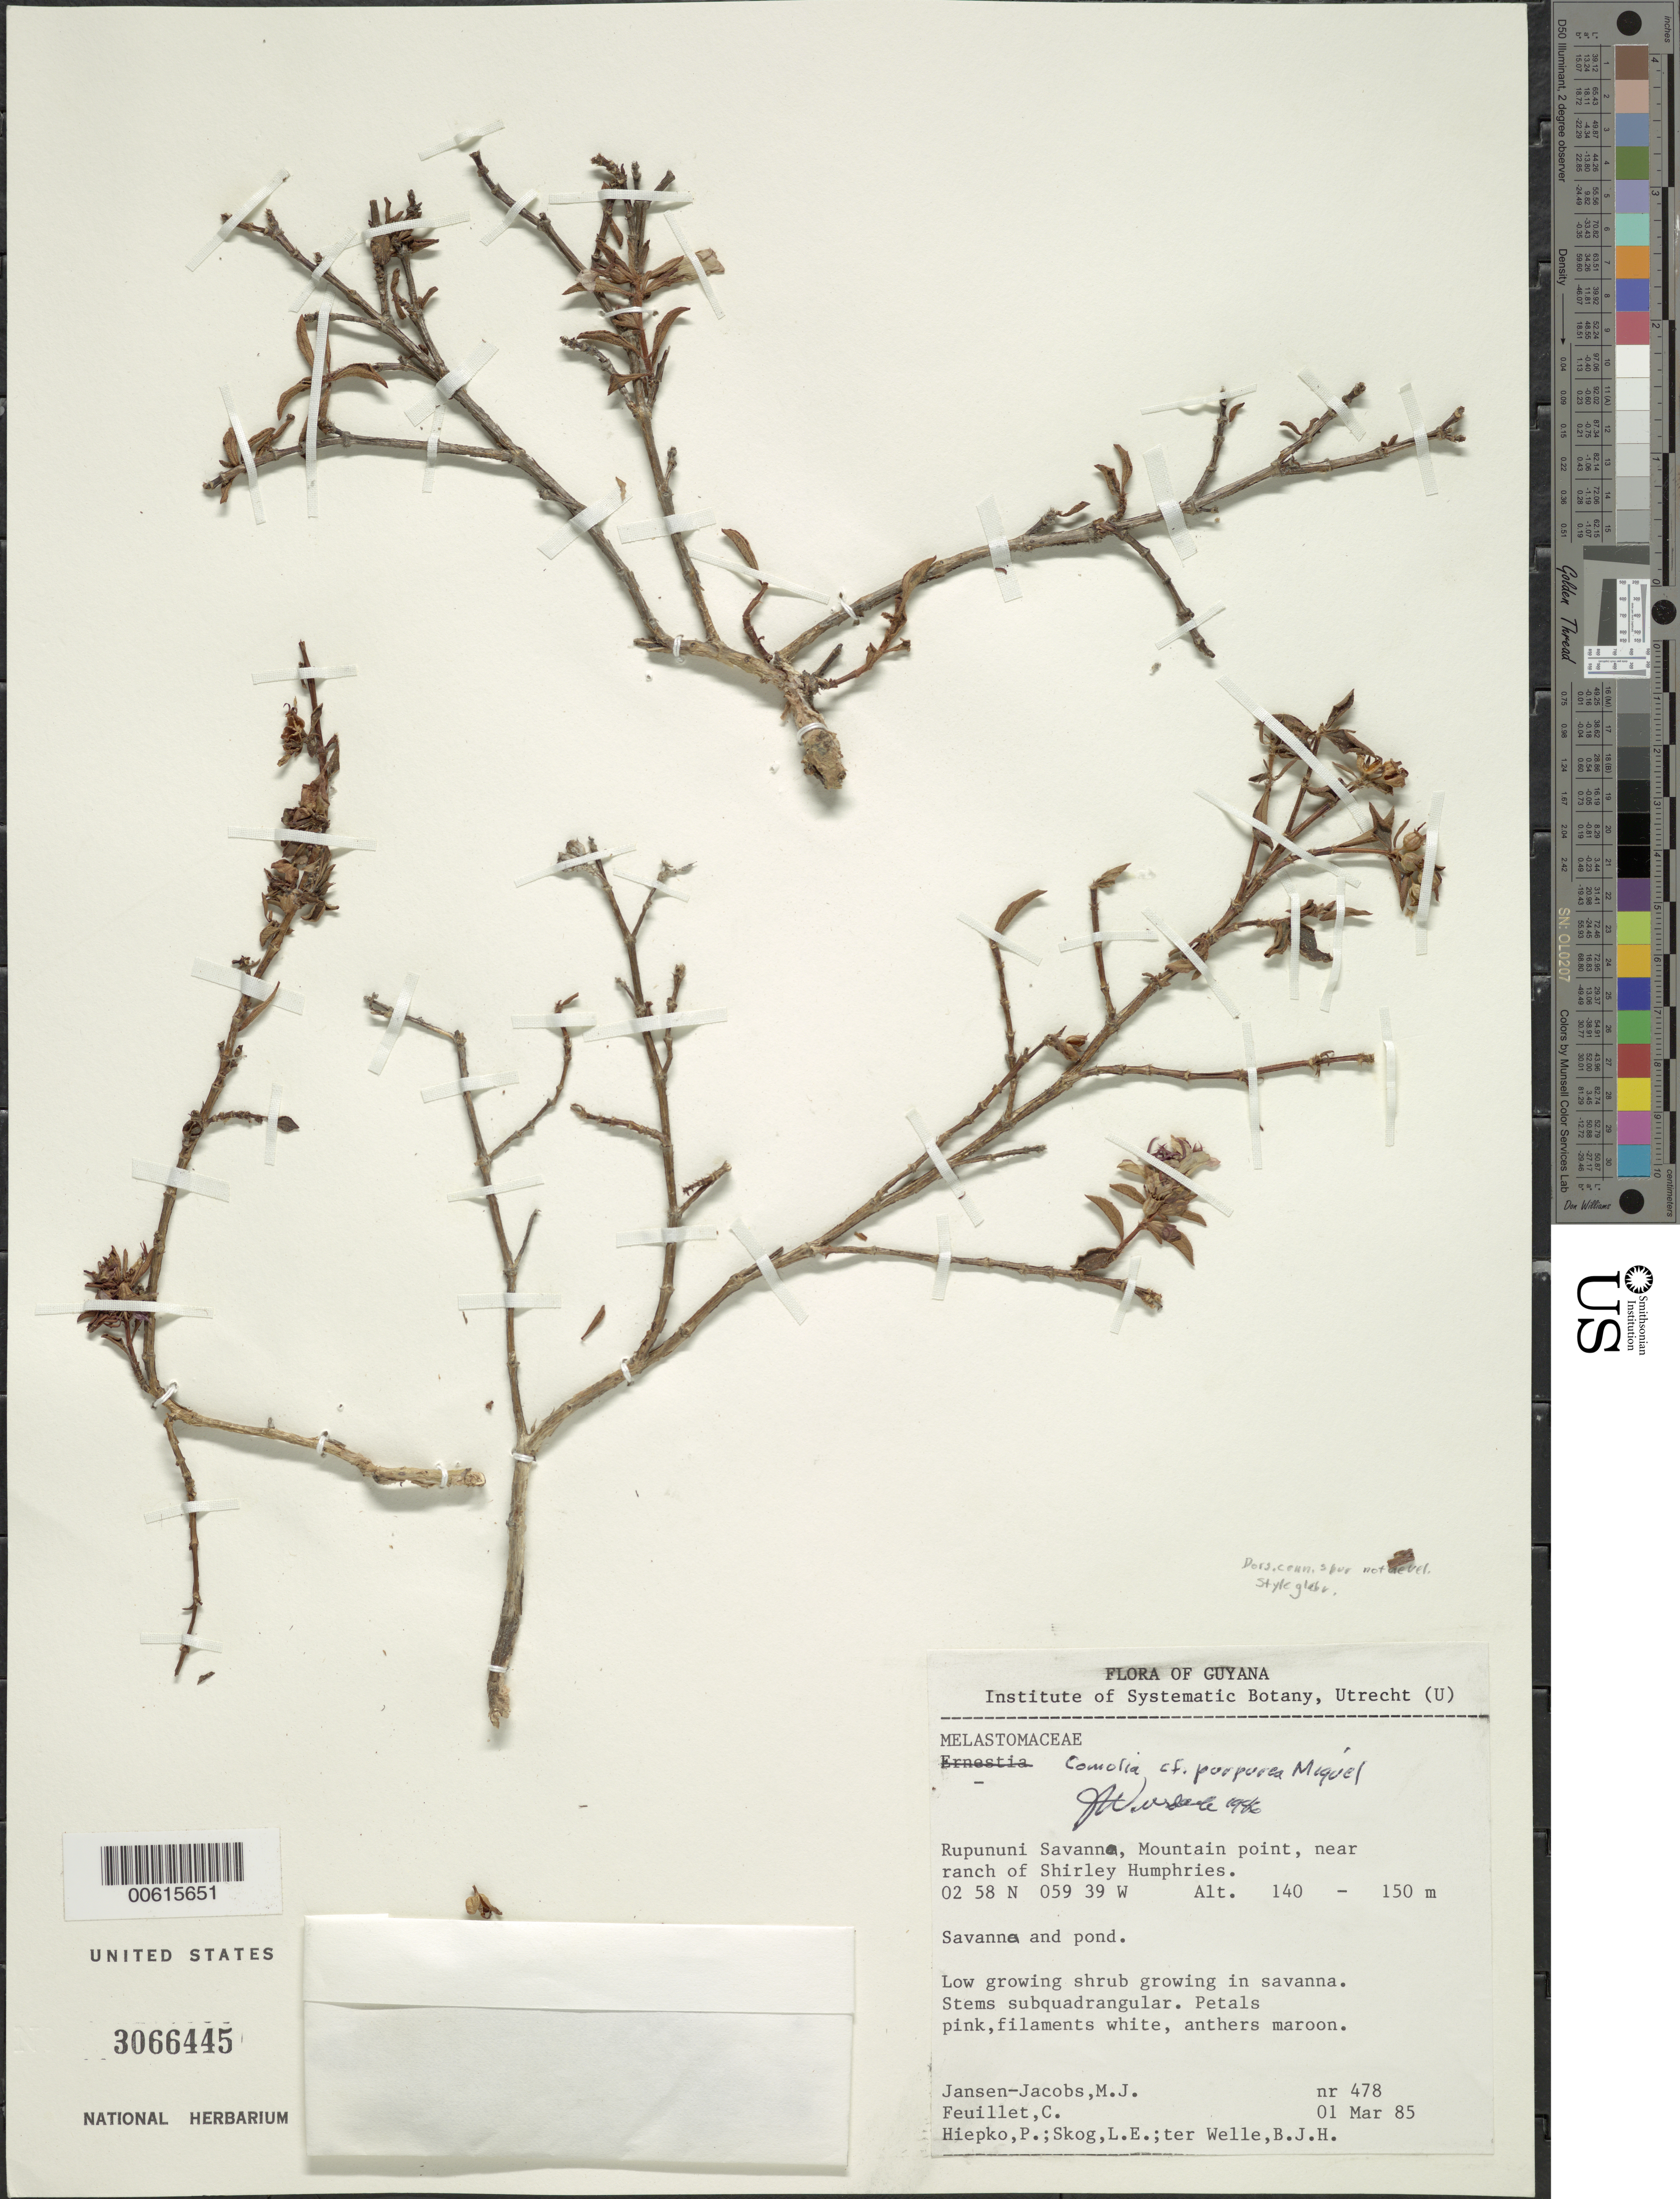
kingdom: Plantae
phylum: Tracheophyta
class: Magnoliopsida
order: Myrtales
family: Melastomataceae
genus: Comolia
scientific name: Comolia lythrarioides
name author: (Steud.) Naudin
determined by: Nunes da Silva, Diego, (RB), Jardim Botanico do Rio de Janeiro - Herbario (BRAZIL)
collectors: M. J. Jansen-Jacobs, C. Feuillet, P. H. Hiepko, L. E. Skog & B. Welle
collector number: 478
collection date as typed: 1-Mar-85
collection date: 1985-03-01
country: Guyana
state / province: U. Takutu-U. Essequibo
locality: Rupununi Savanna, Mountain Point, near ranch of Shirley Humphries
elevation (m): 140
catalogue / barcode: US 3066445